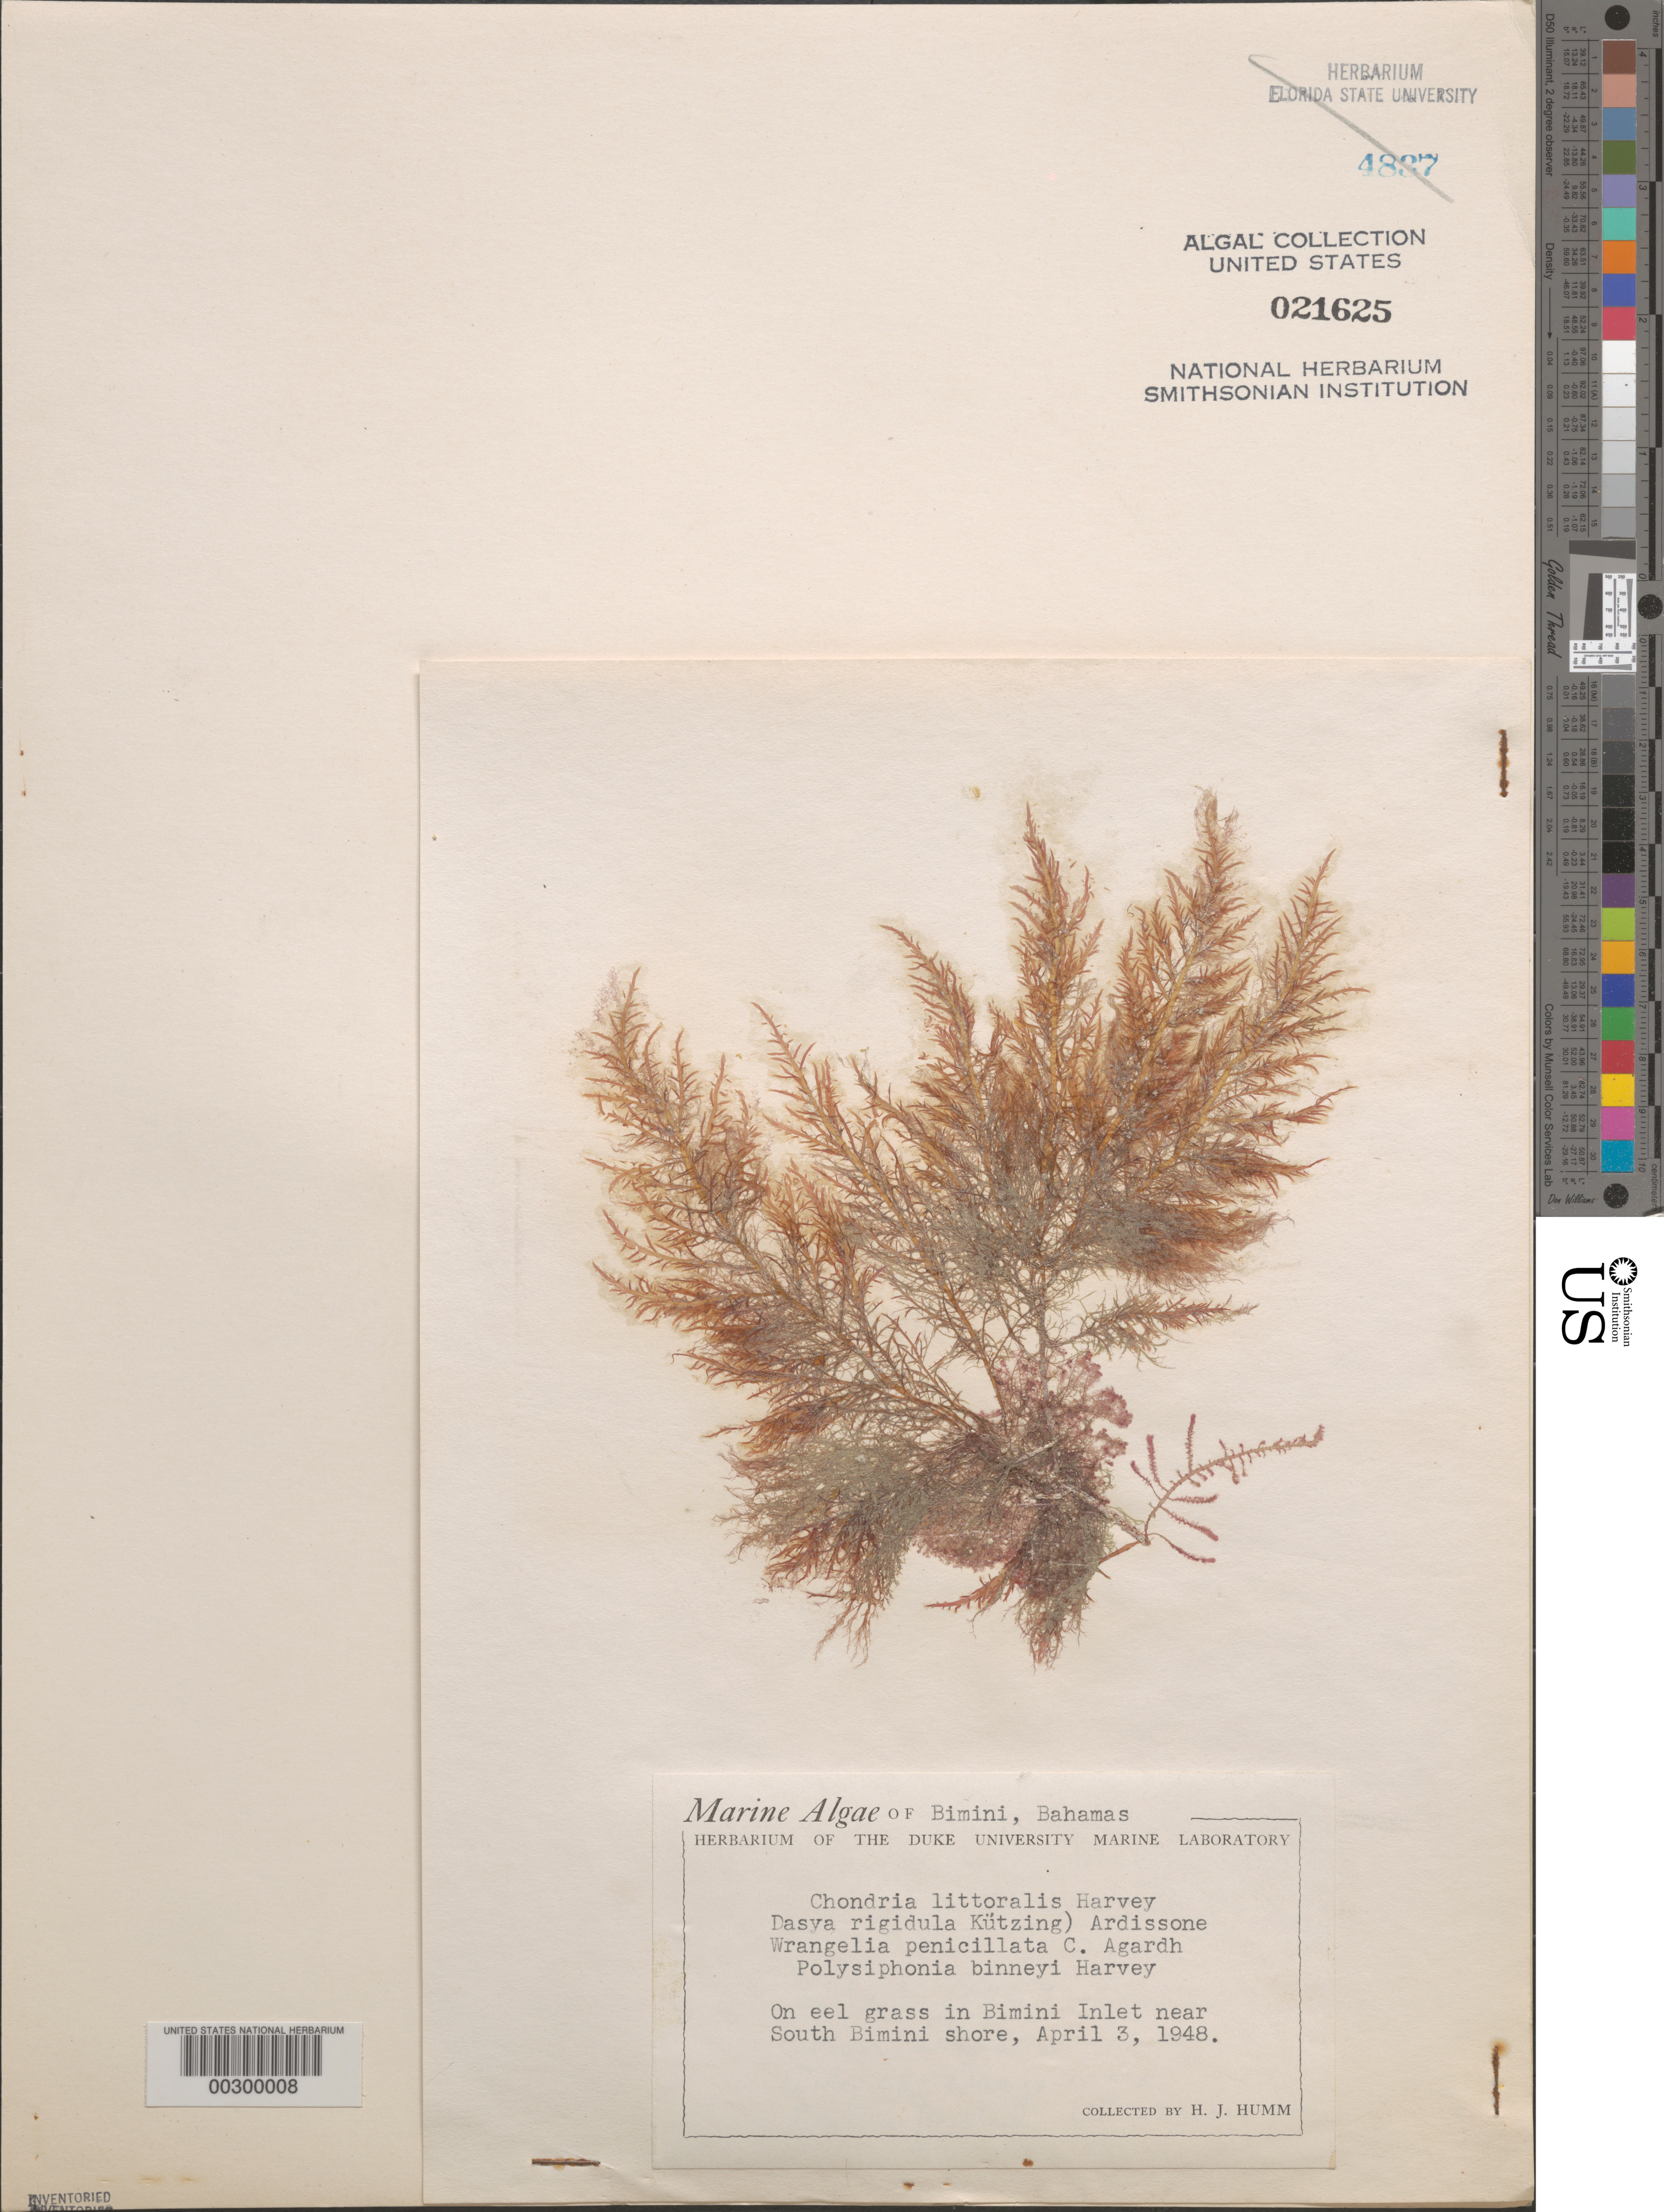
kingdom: Plantae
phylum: Rhodophyta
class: Florideophyceae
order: Ceramiales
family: Rhodomelaceae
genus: Chondria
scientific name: Chondria littoralis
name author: Harv.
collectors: H. J. Humm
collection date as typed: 03 Apr 1948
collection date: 1948-04-03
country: Bahamas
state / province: Biminis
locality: Bimini inlet near south bimini shore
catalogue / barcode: US 21625